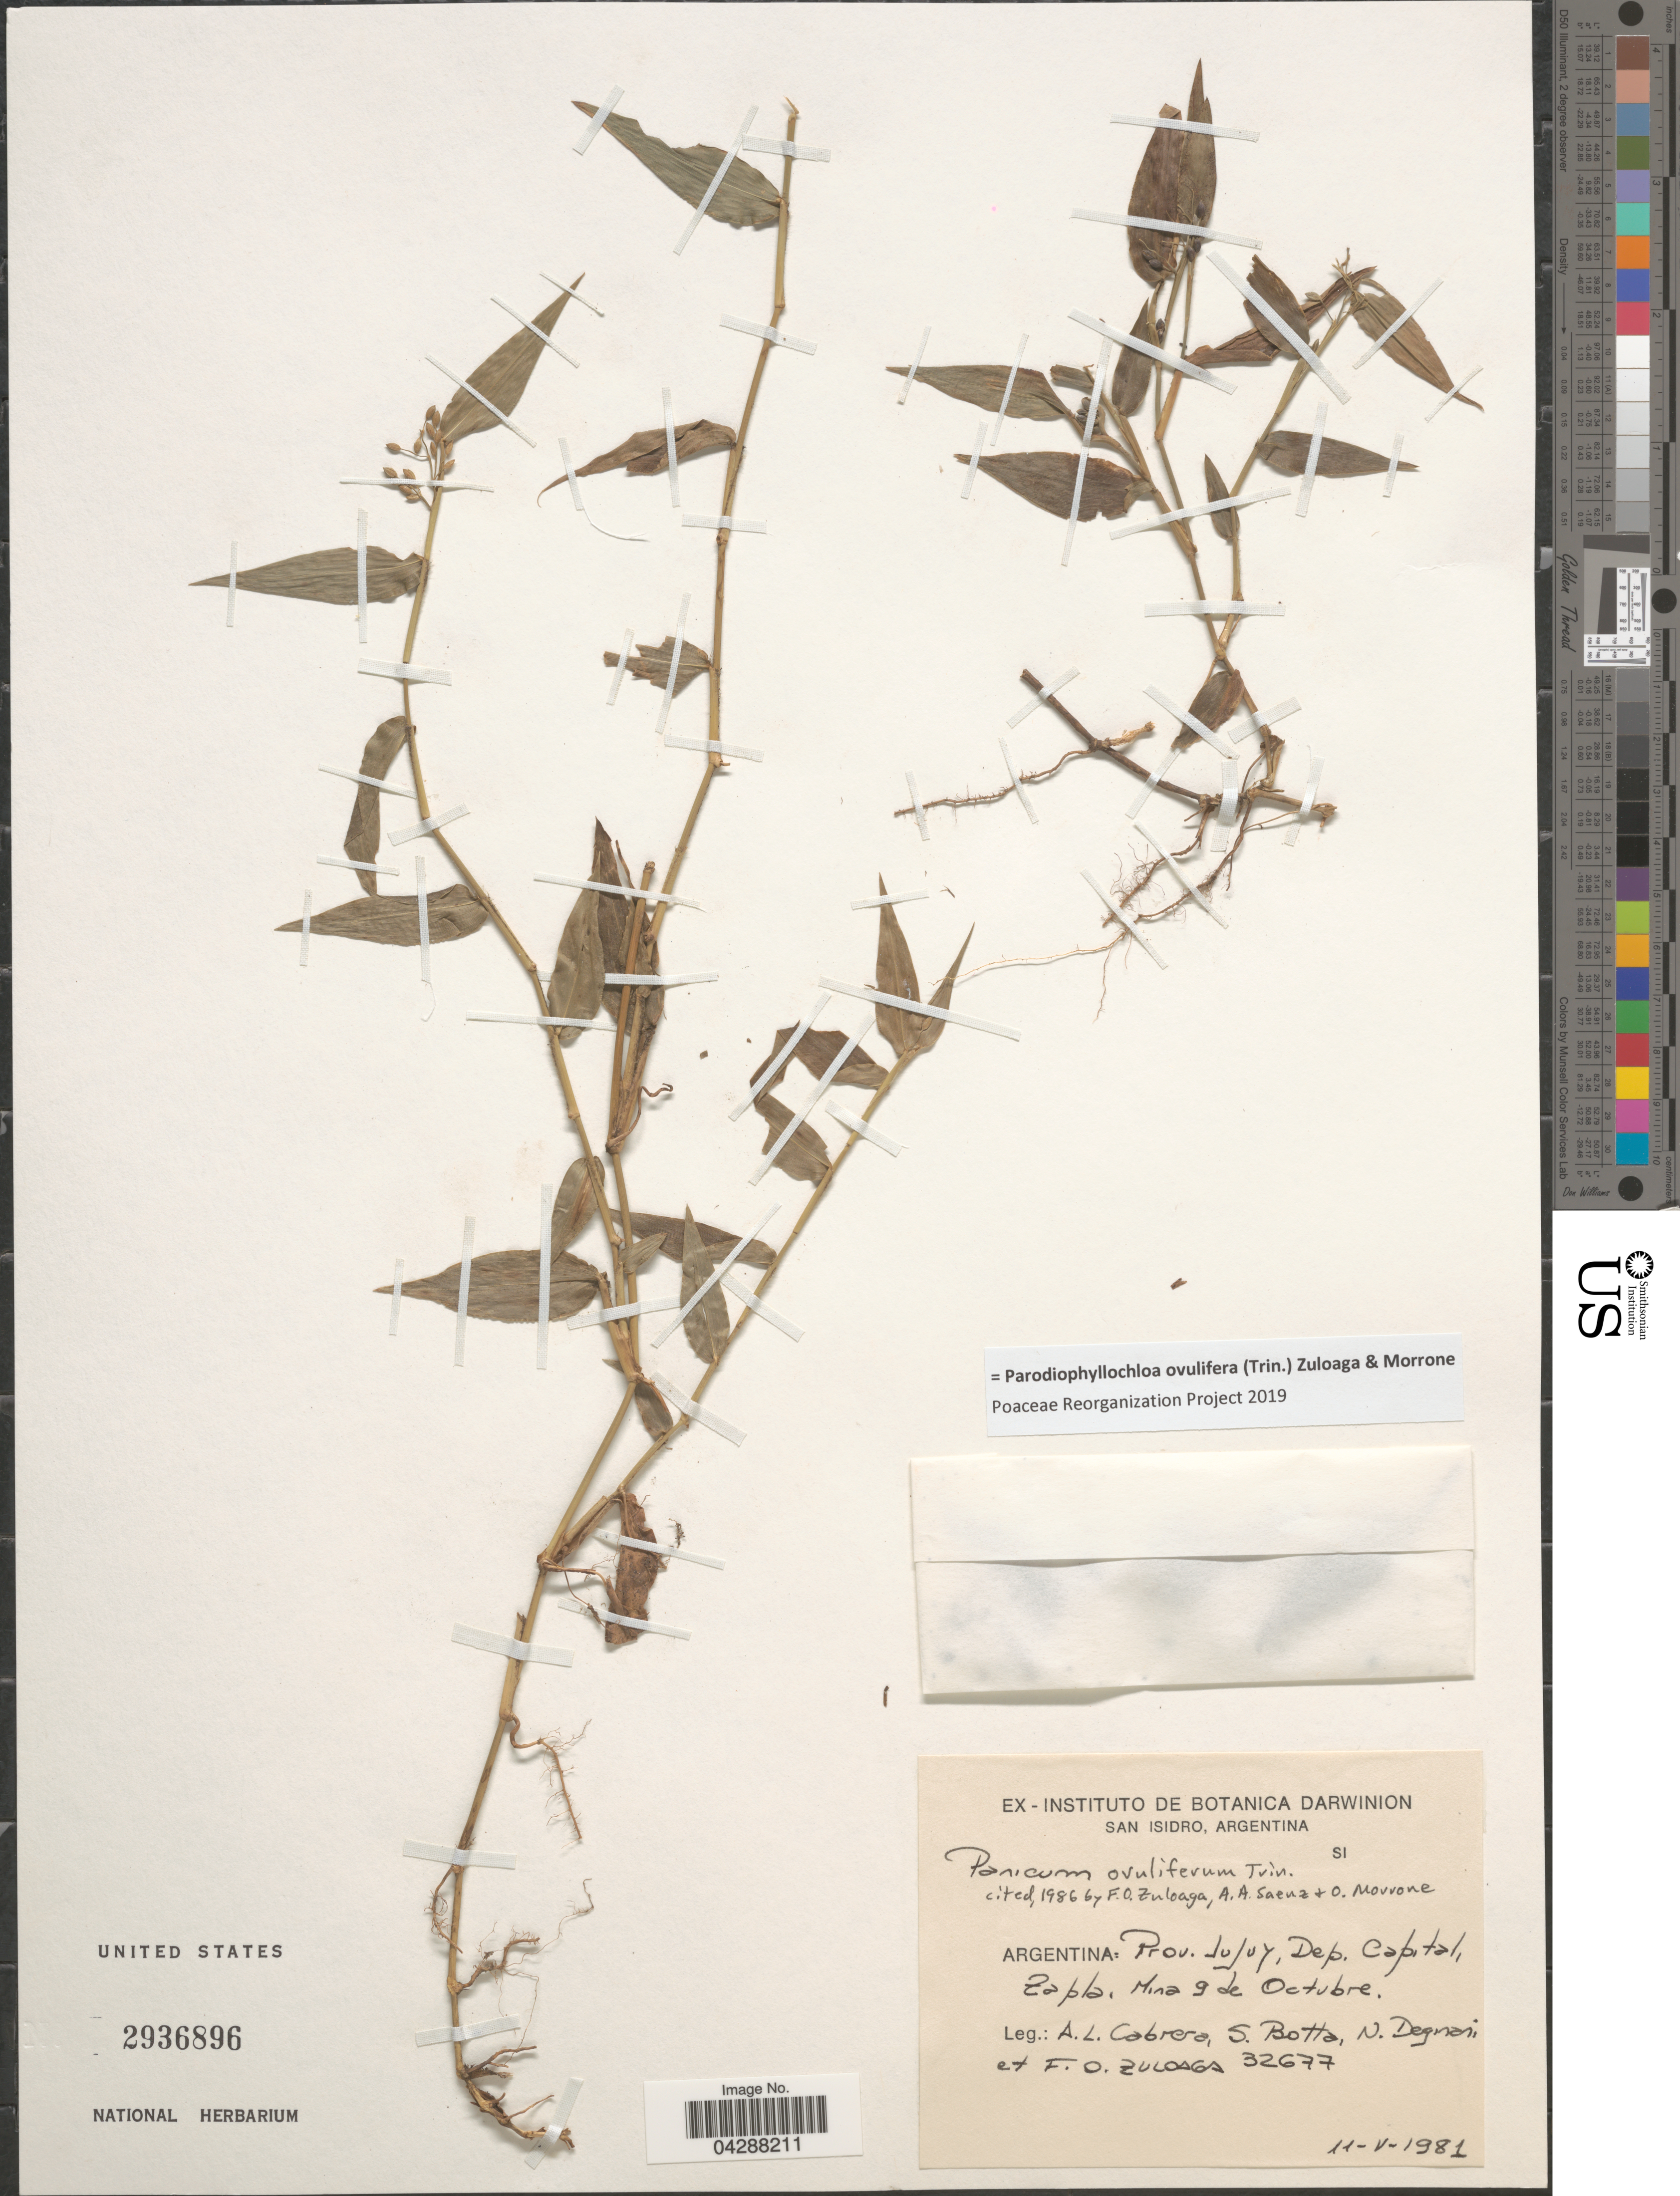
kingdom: Plantae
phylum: Tracheophyta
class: Liliopsida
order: Poales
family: Poaceae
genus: Parodiophyllochloa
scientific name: Parodiophyllochloa ovulifera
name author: (Trin.) Zuloaga & Morrone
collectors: A. L. Cabrera, S. Botta, N. Deginani & F. Zuloaga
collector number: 32677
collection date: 1981-05-11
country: Argentina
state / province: Jujuy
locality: Dep. Capital, Zalpla Mina 9 de Octubre.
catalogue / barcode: US 2936896